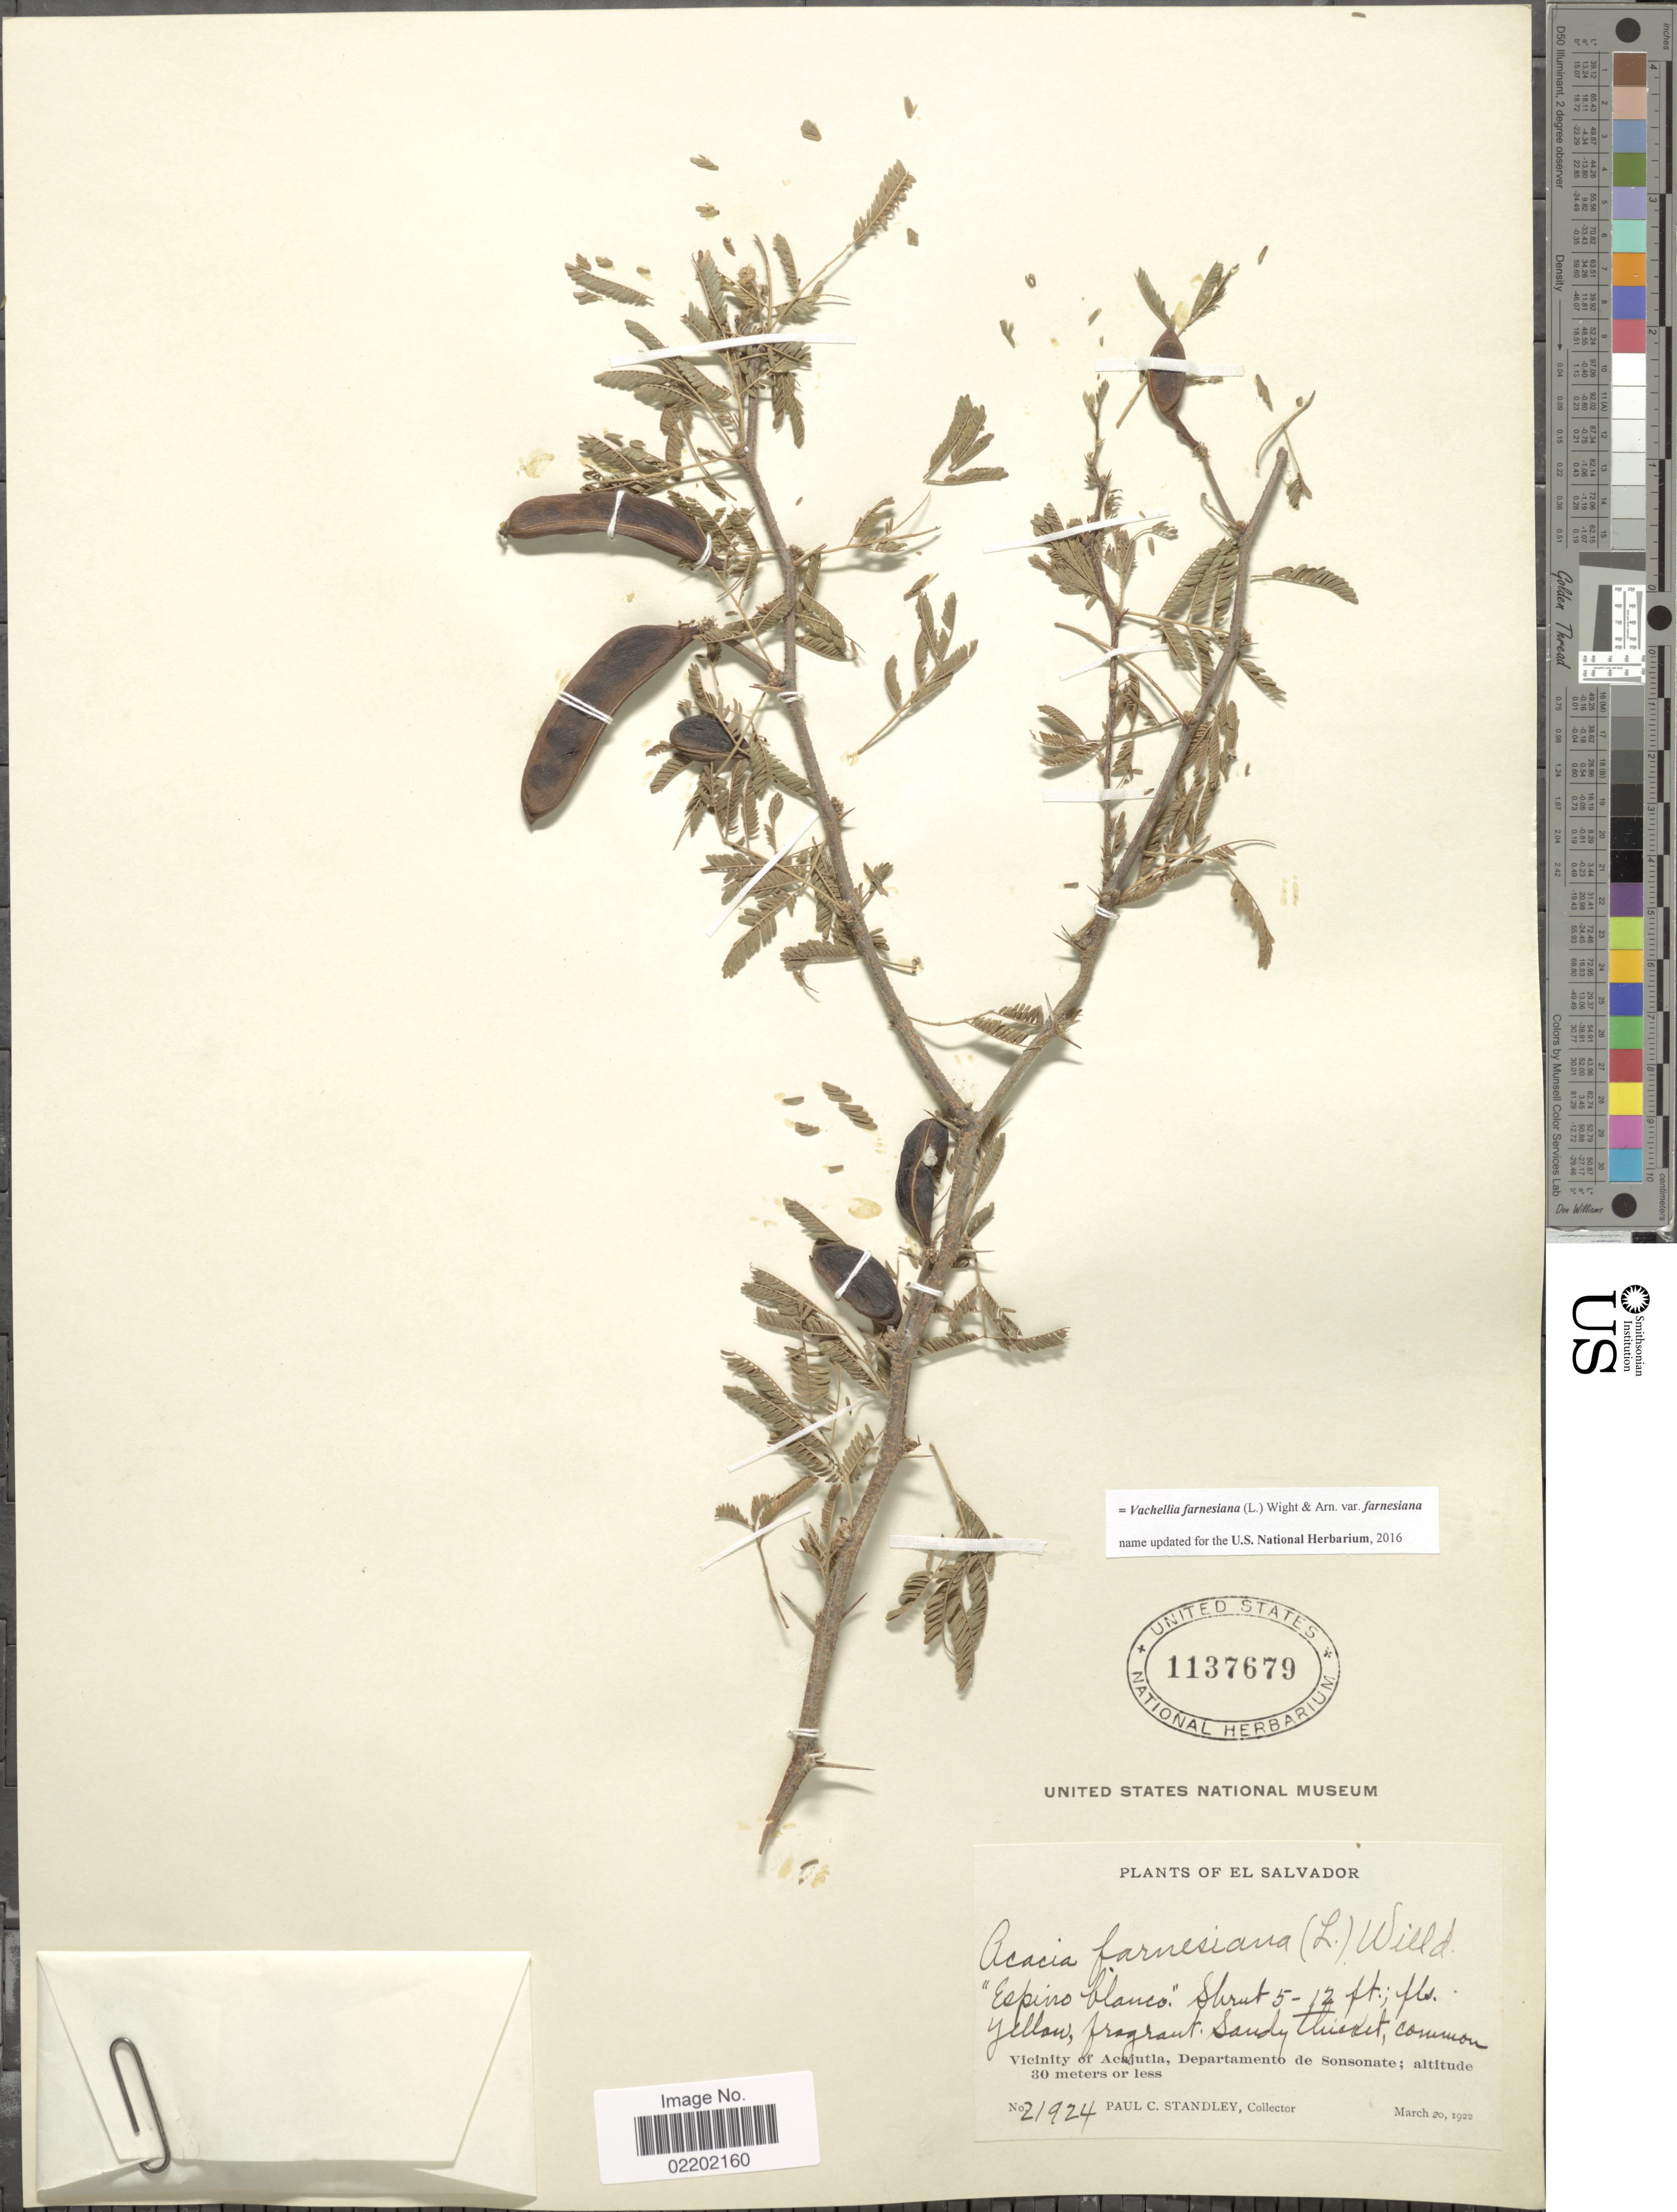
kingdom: Plantae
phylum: Tracheophyta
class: Magnoliopsida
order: Fabales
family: Fabaceae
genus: Vachellia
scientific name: Vachellia farnesiana var. farnesiana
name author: (L.) Wight & Arn.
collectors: P. C. Standley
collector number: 21924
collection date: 1922-03-20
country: El Salvador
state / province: Sonsonate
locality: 'Espino blanco', Coomon, Vicinity of Acajutla, DEpartamento de Sonsonate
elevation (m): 30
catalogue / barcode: US 137679